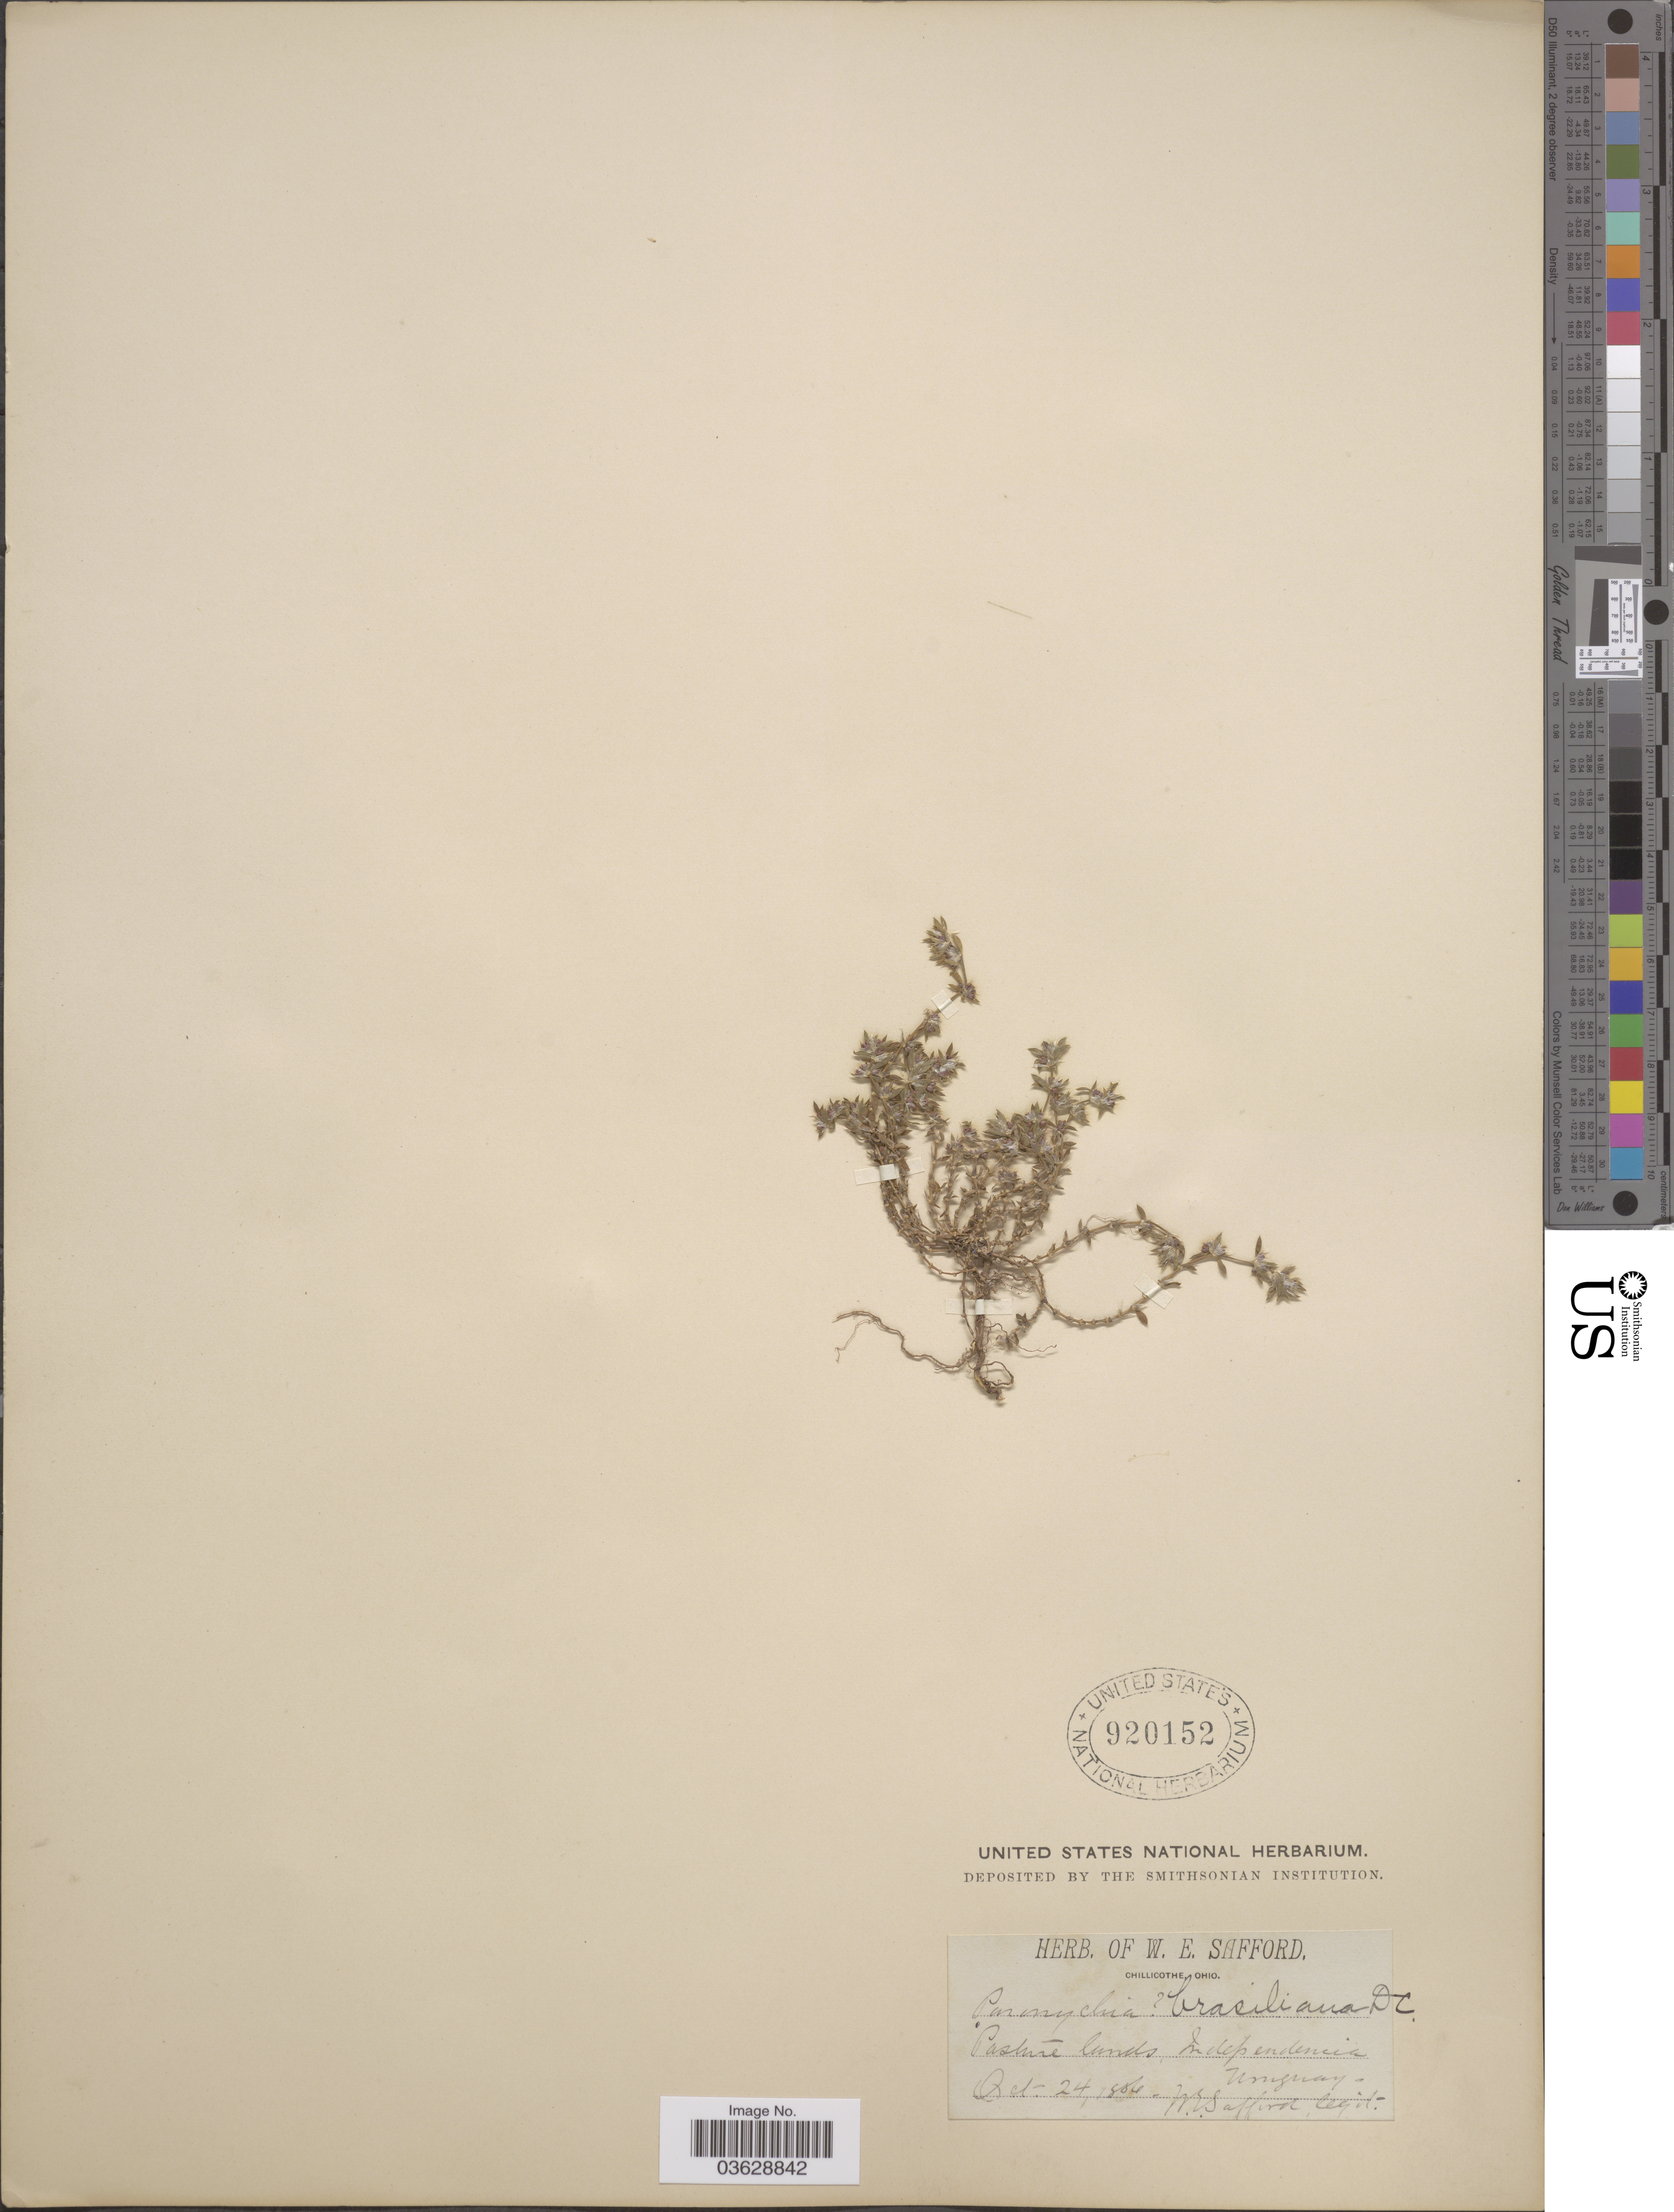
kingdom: Plantae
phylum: Tracheophyta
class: Magnoliopsida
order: Caryophyllales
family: Caryophyllaceae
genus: Paronychia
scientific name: Paronychia brasiliana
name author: DC.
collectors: W. E. Safford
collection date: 1886-10-24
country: Uruguay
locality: Independencia.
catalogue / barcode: US 920152